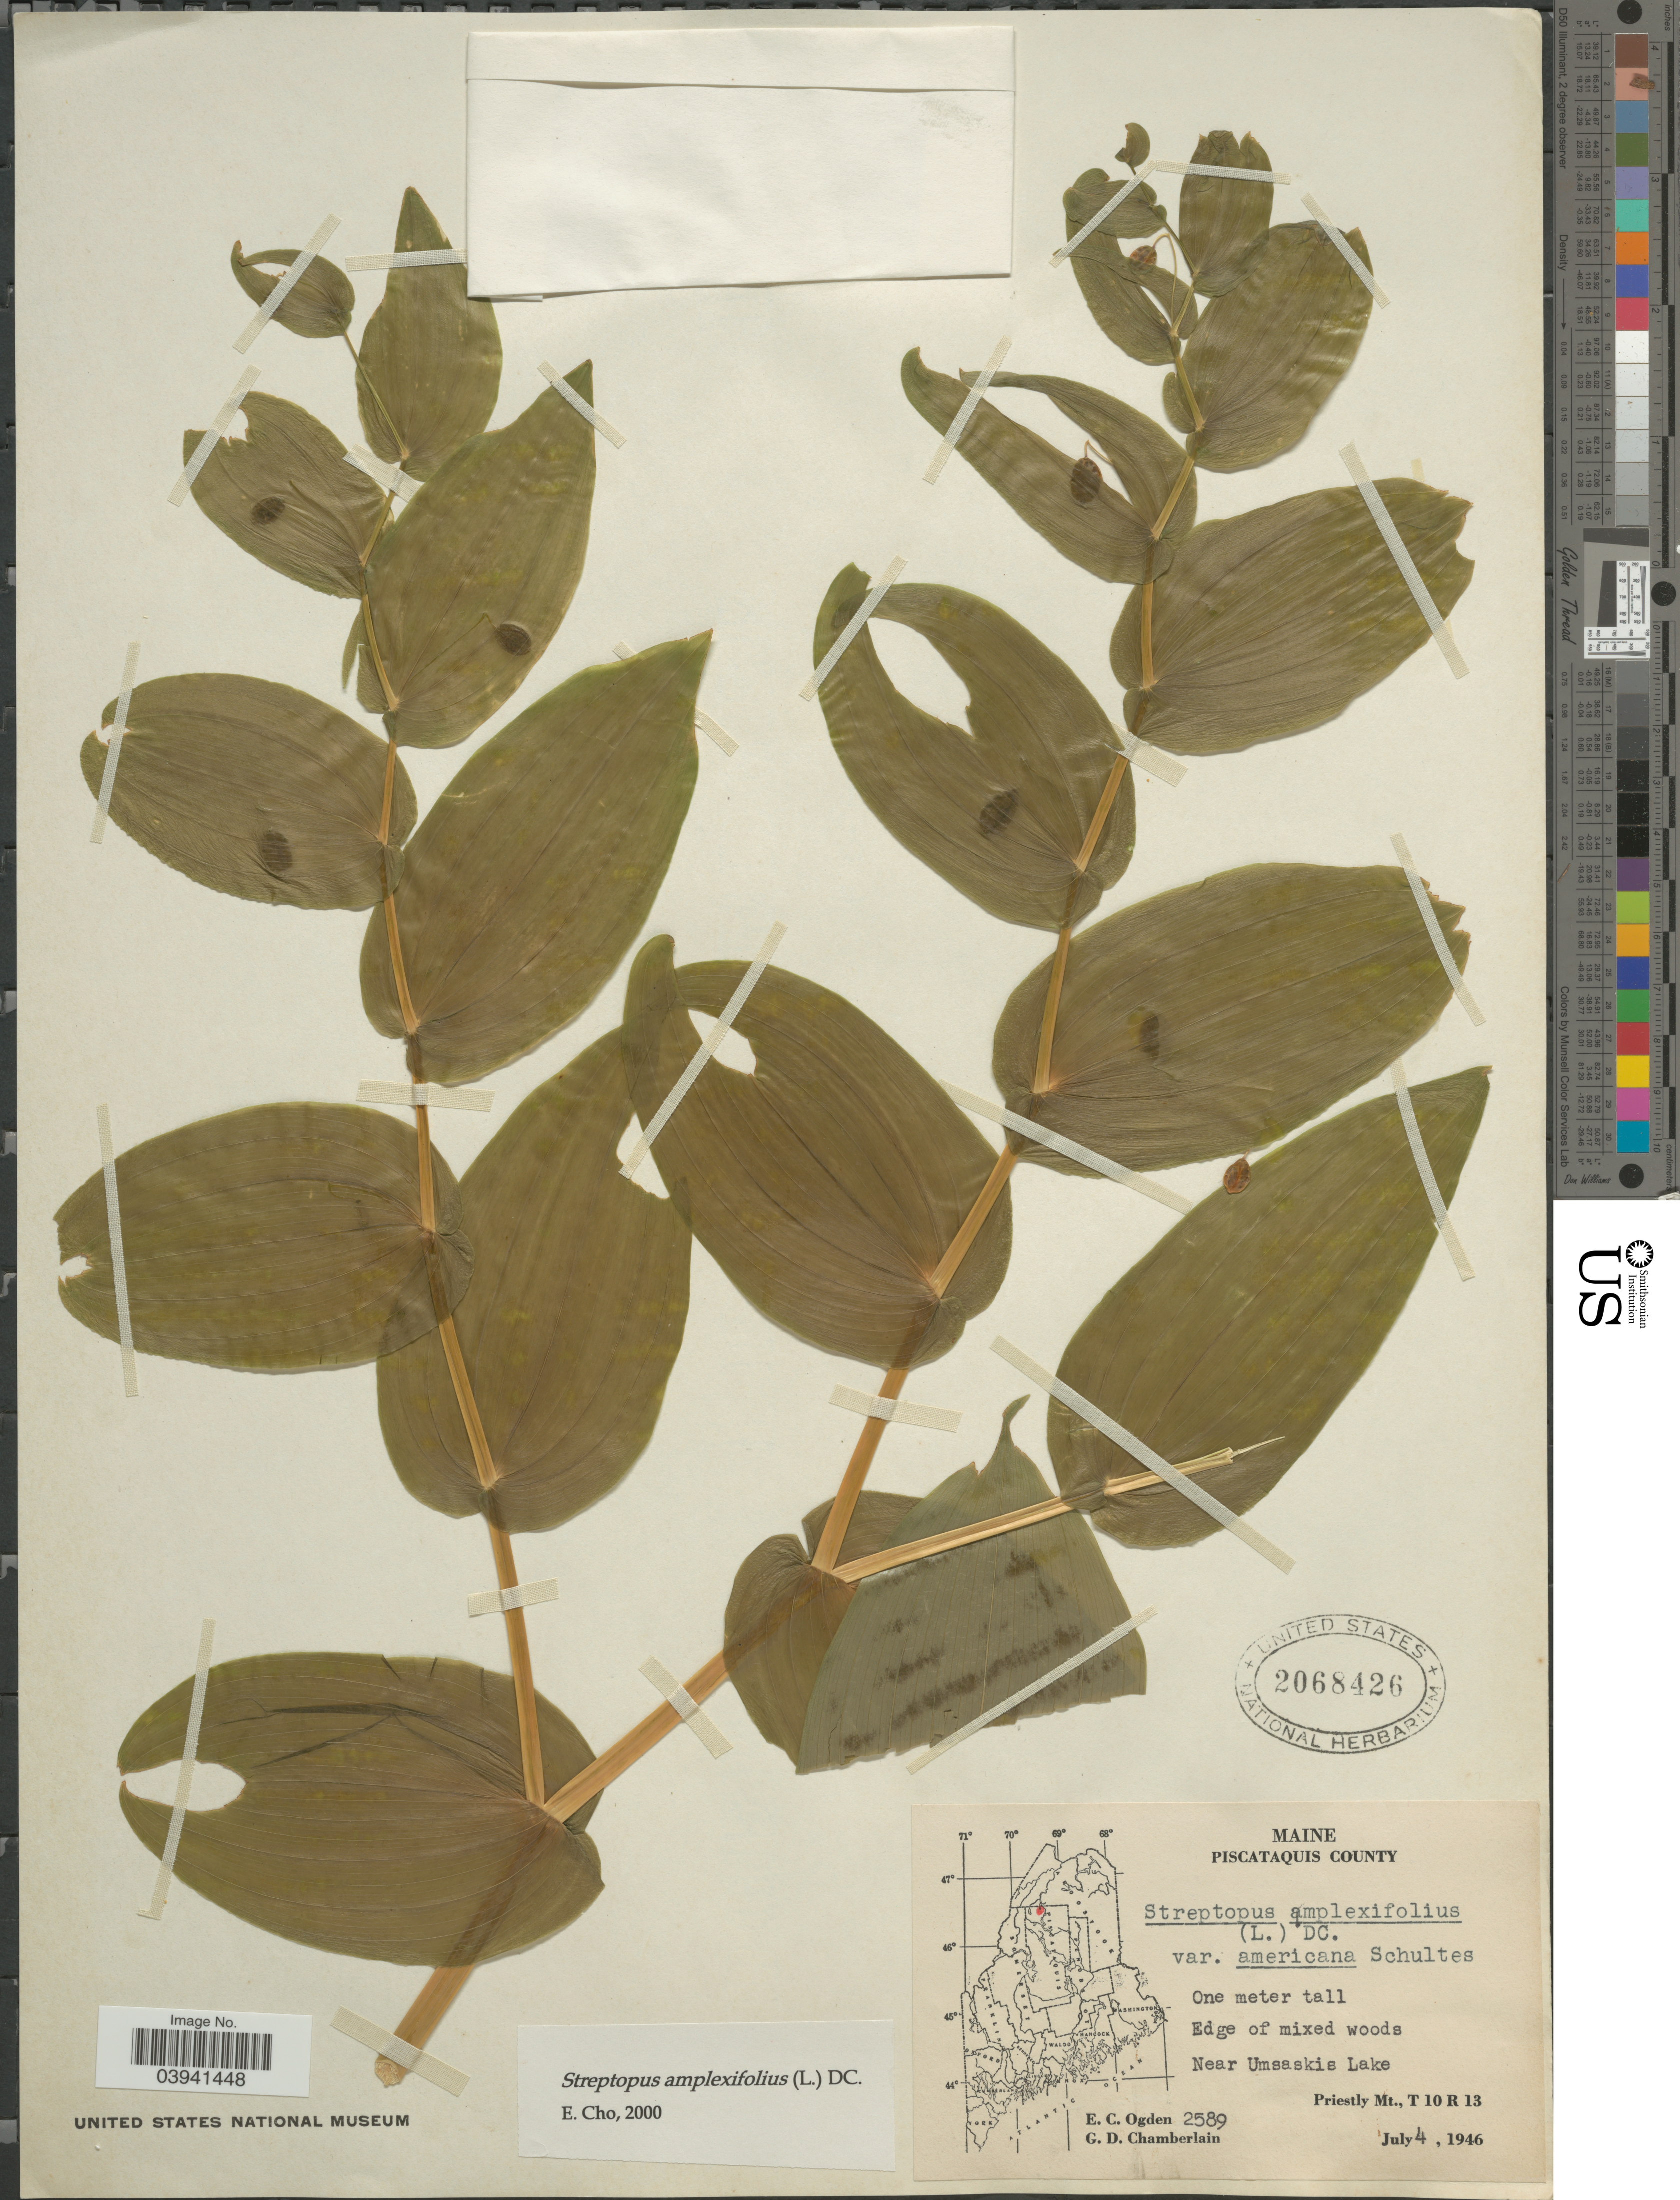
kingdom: Plantae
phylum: Tracheophyta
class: Liliopsida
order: Liliales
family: Liliaceae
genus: Streptopus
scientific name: Streptopus amplexifolius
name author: (L.) DC.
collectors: E. Ogden & G. D. Chamberlain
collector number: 2589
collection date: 1946-07-04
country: United States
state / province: Maine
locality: Piscataquis County. Near Umsaskis Lake. Priestly Mt., T 10 R 13.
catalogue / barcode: US 2068426